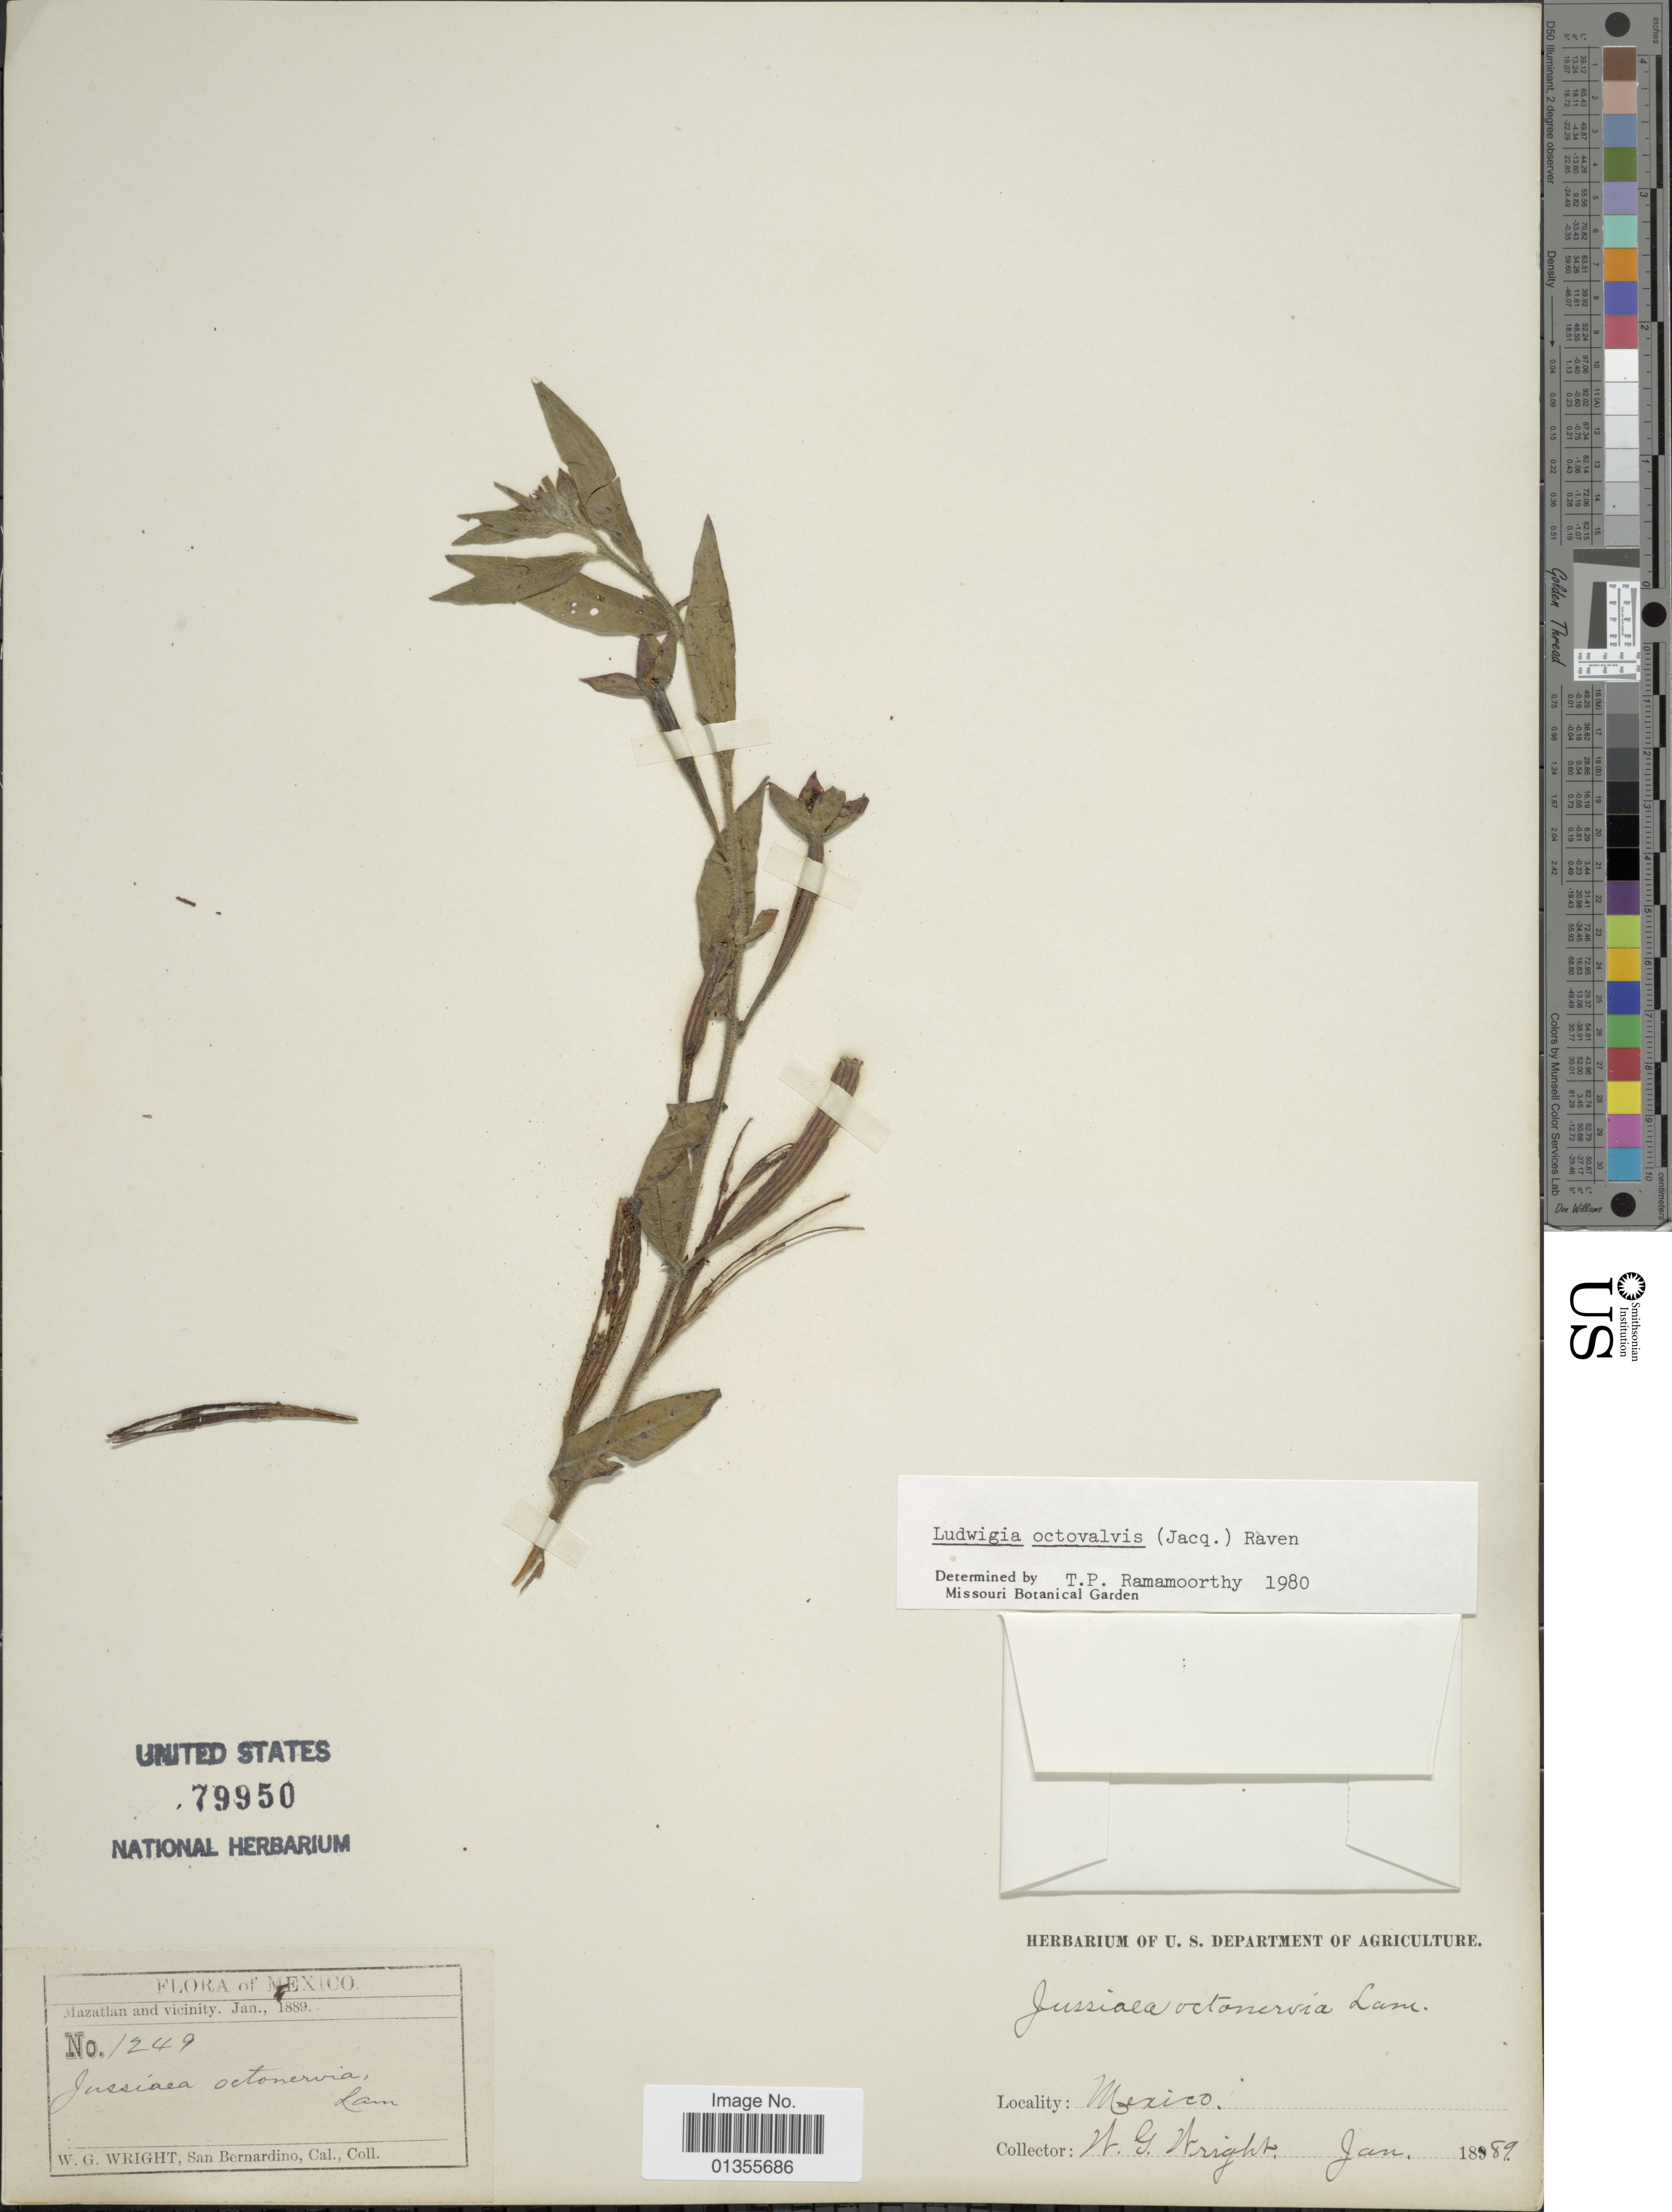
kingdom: Plantae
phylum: Tracheophyta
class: Magnoliopsida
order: Myrtales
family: Onagraceae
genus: Ludwigia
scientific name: Ludwigia octovalvis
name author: (Jacq.) P.H. Raven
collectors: W. G. Wright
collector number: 1249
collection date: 1889-01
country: Mexico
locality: Mazatlan and vicinity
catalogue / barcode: US 79950